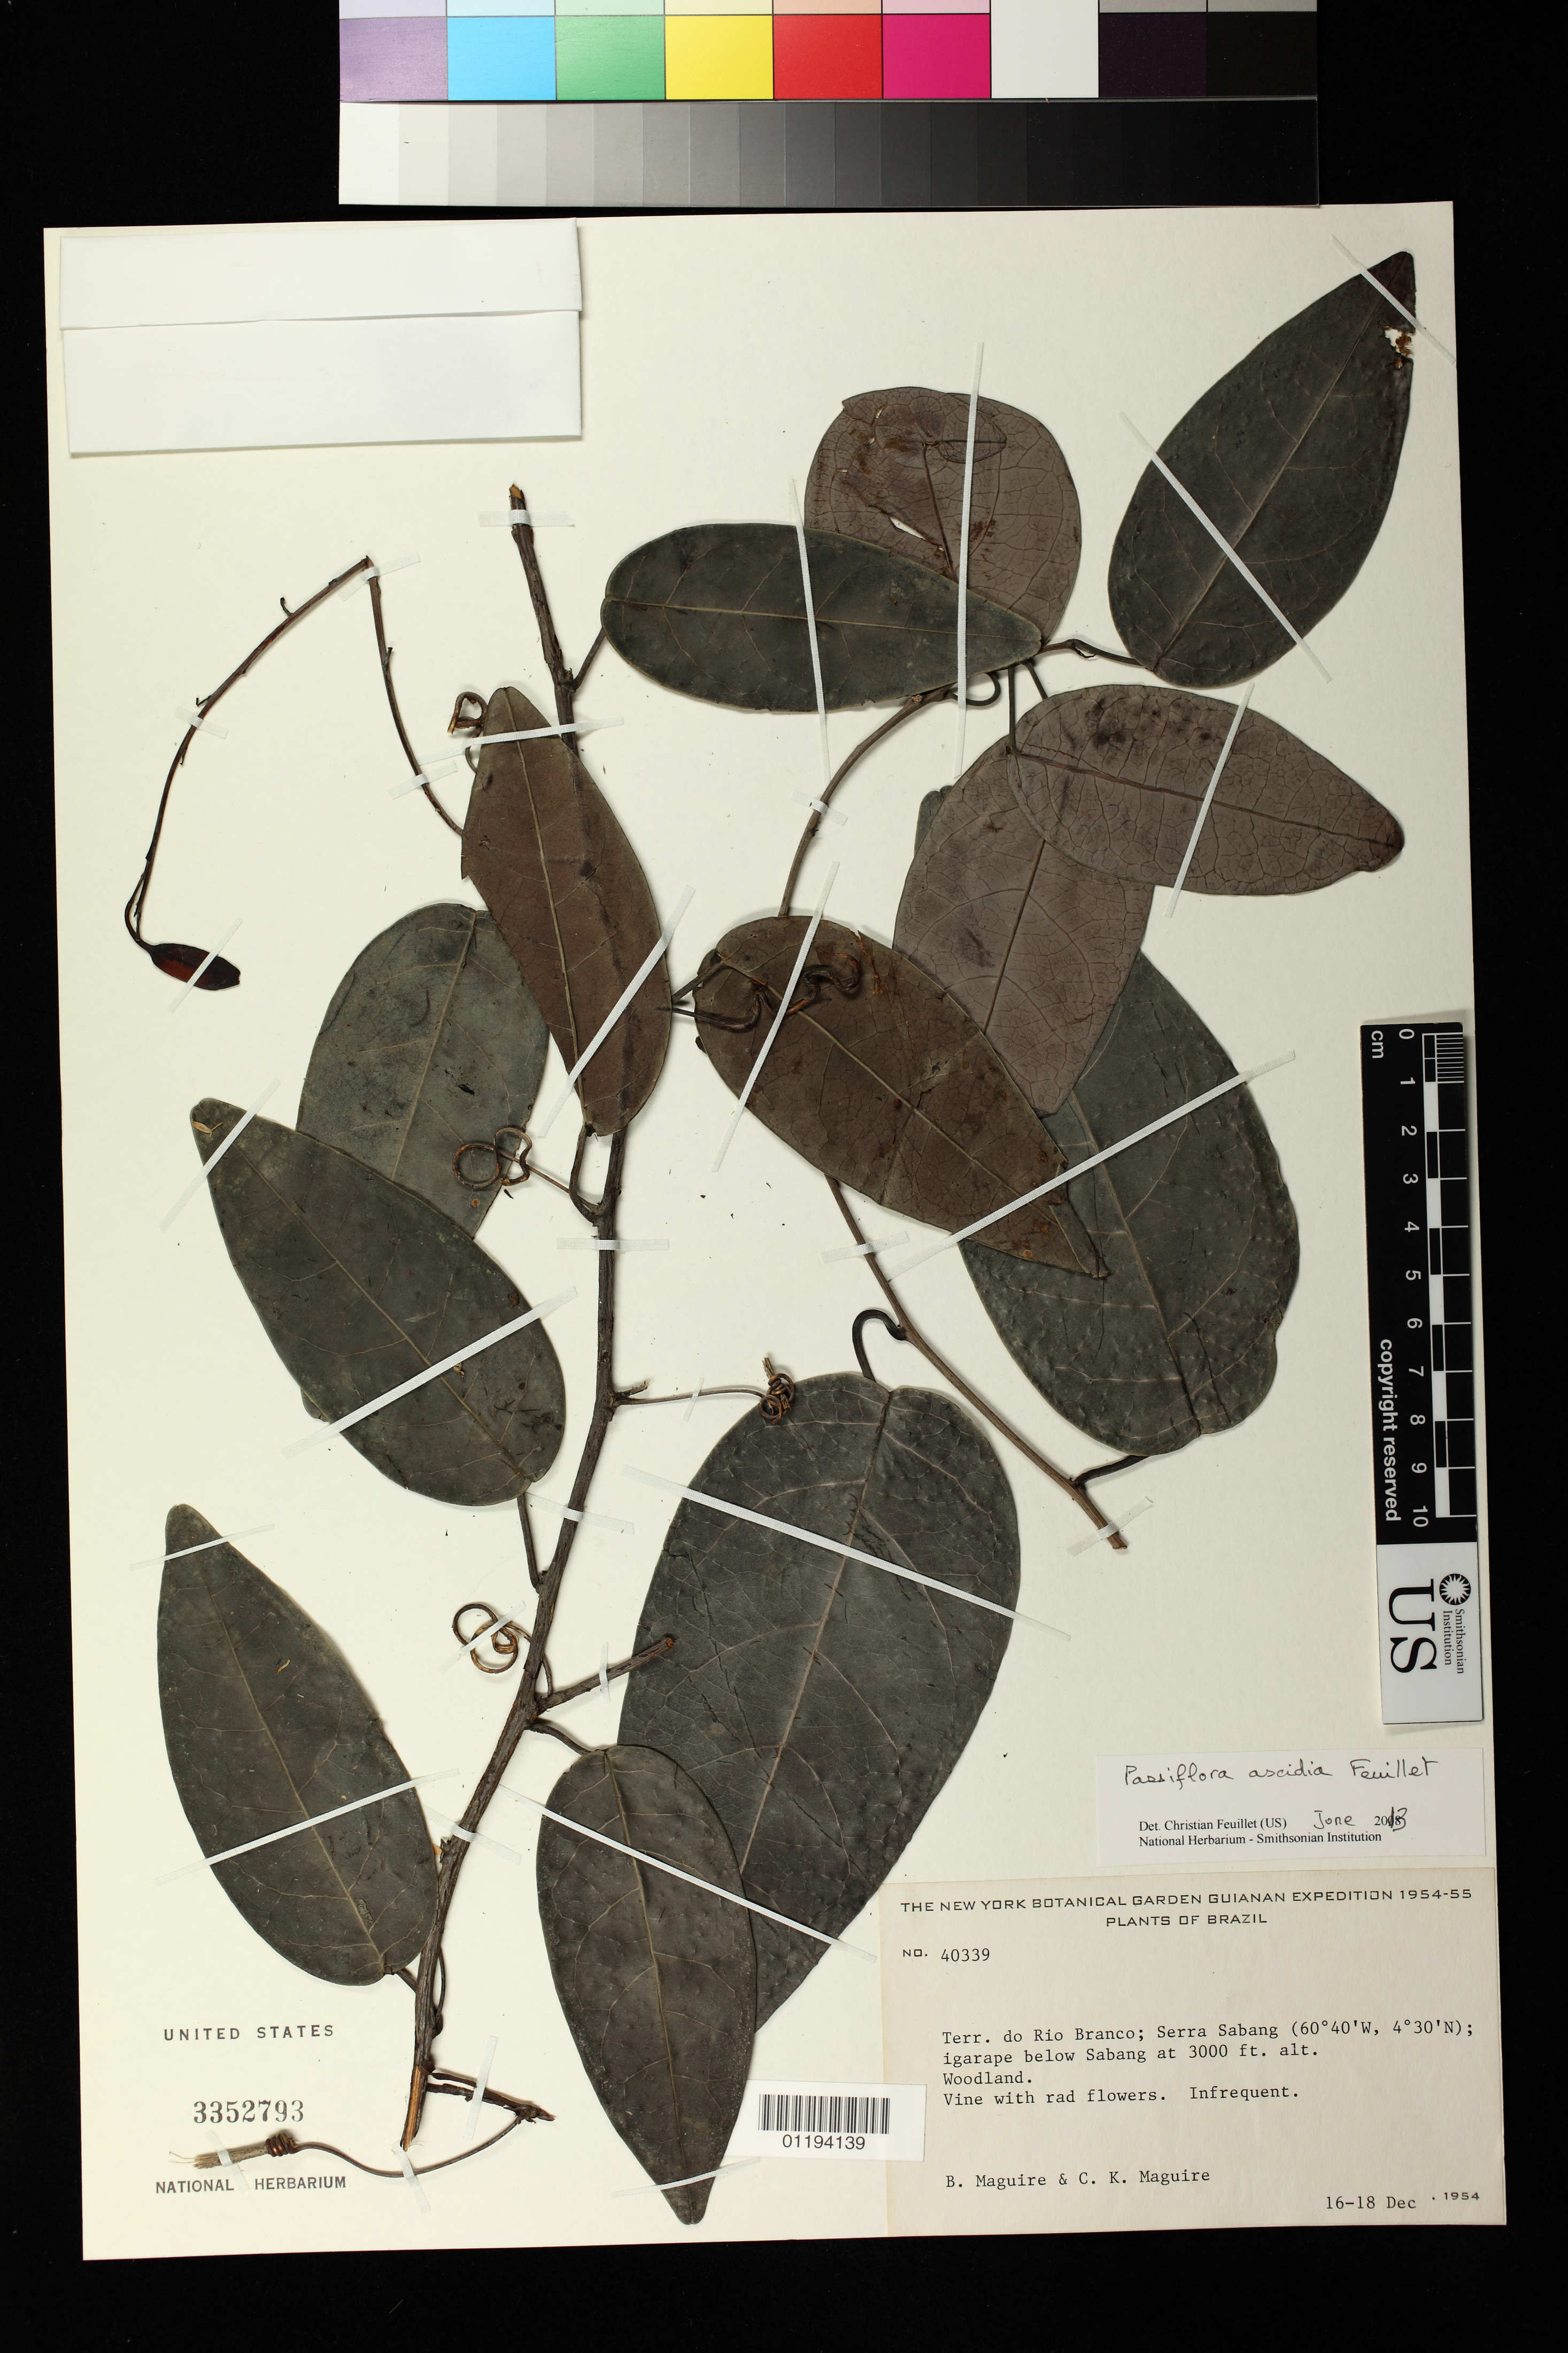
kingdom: Plantae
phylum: Tracheophyta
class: Magnoliopsida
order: Malpighiales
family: Passifloraceae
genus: Passiflora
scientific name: Passiflora ascidia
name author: Feuillet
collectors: B. Maguire Jr. & C. K. Maguire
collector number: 40339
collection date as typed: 1954 Dec 16 1954 Dec 18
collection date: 1954-12-16/1954-12-18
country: Brazil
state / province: Roraima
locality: Terr. do Rio Branco; Serra Sabang; igarape below Sabang.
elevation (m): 869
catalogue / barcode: US 3352793